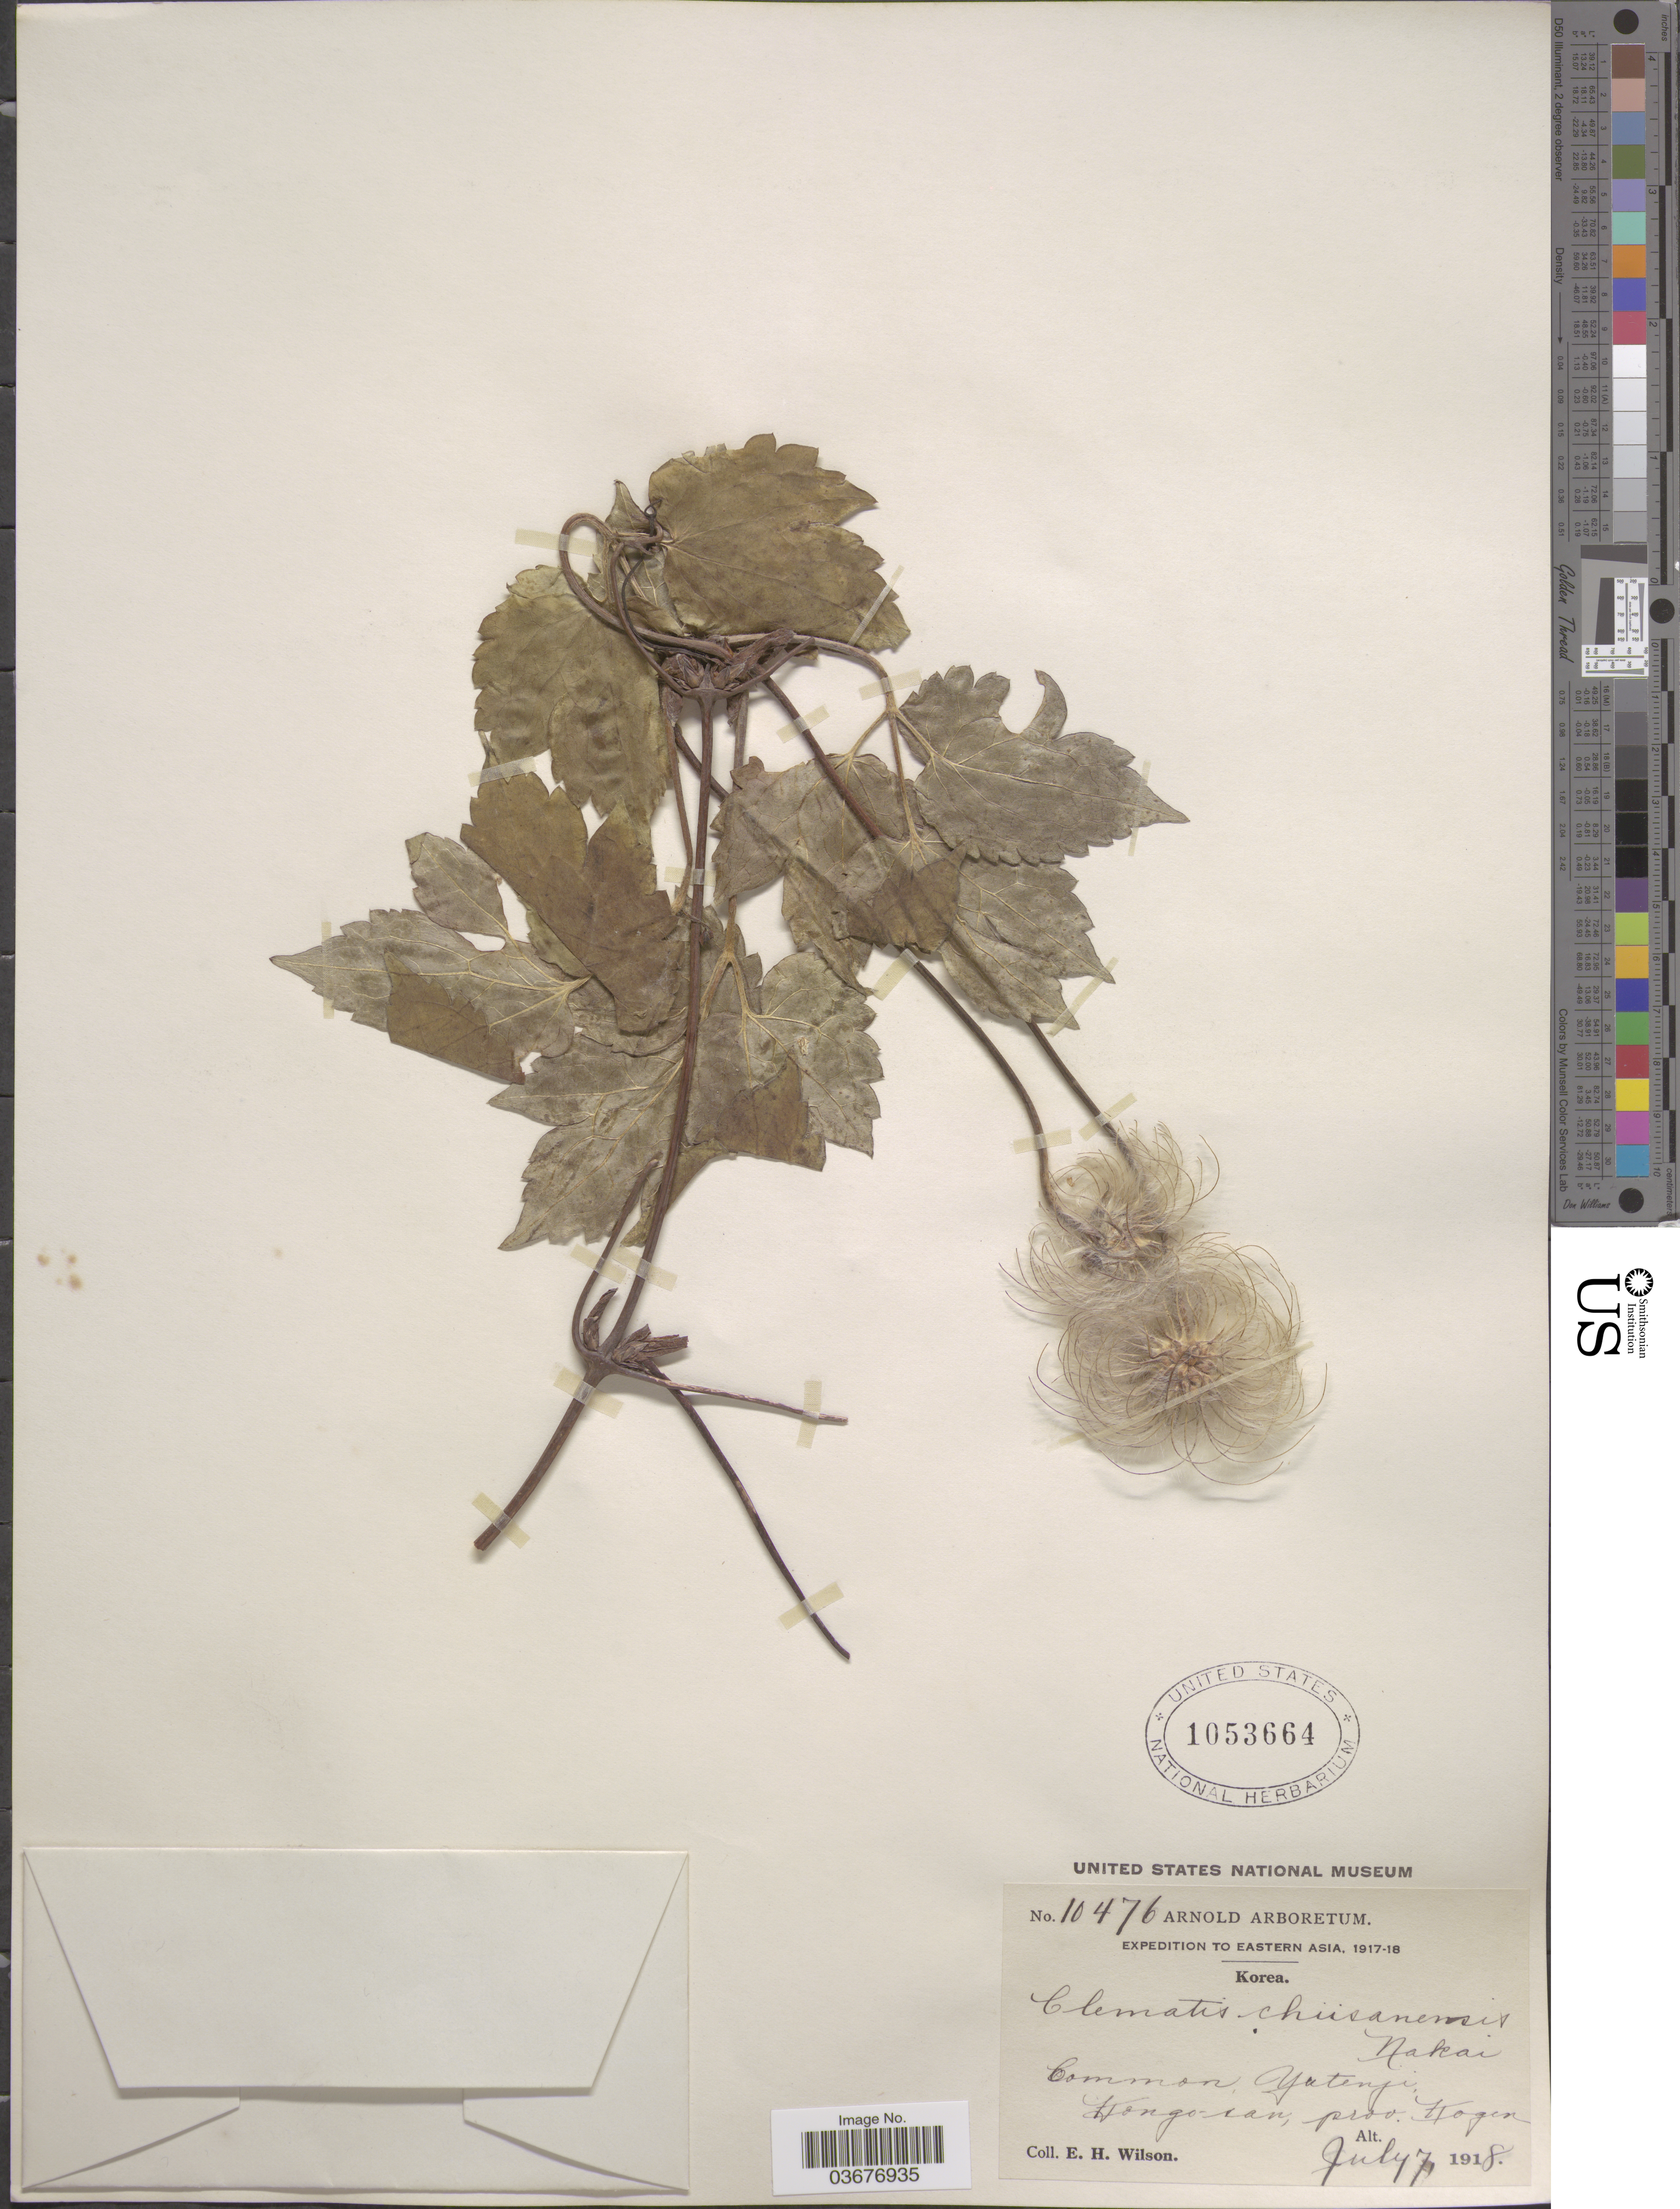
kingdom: Plantae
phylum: Tracheophyta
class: Magnoliopsida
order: Ranunculales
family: Ranunculaceae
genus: Clematis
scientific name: Clematis chiisanensis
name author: Nakai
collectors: E. Wilson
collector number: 10476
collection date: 1918-07-07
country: North Korea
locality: Common Yatenji. Kongo-san, prov. Kogen.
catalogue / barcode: US 1053664